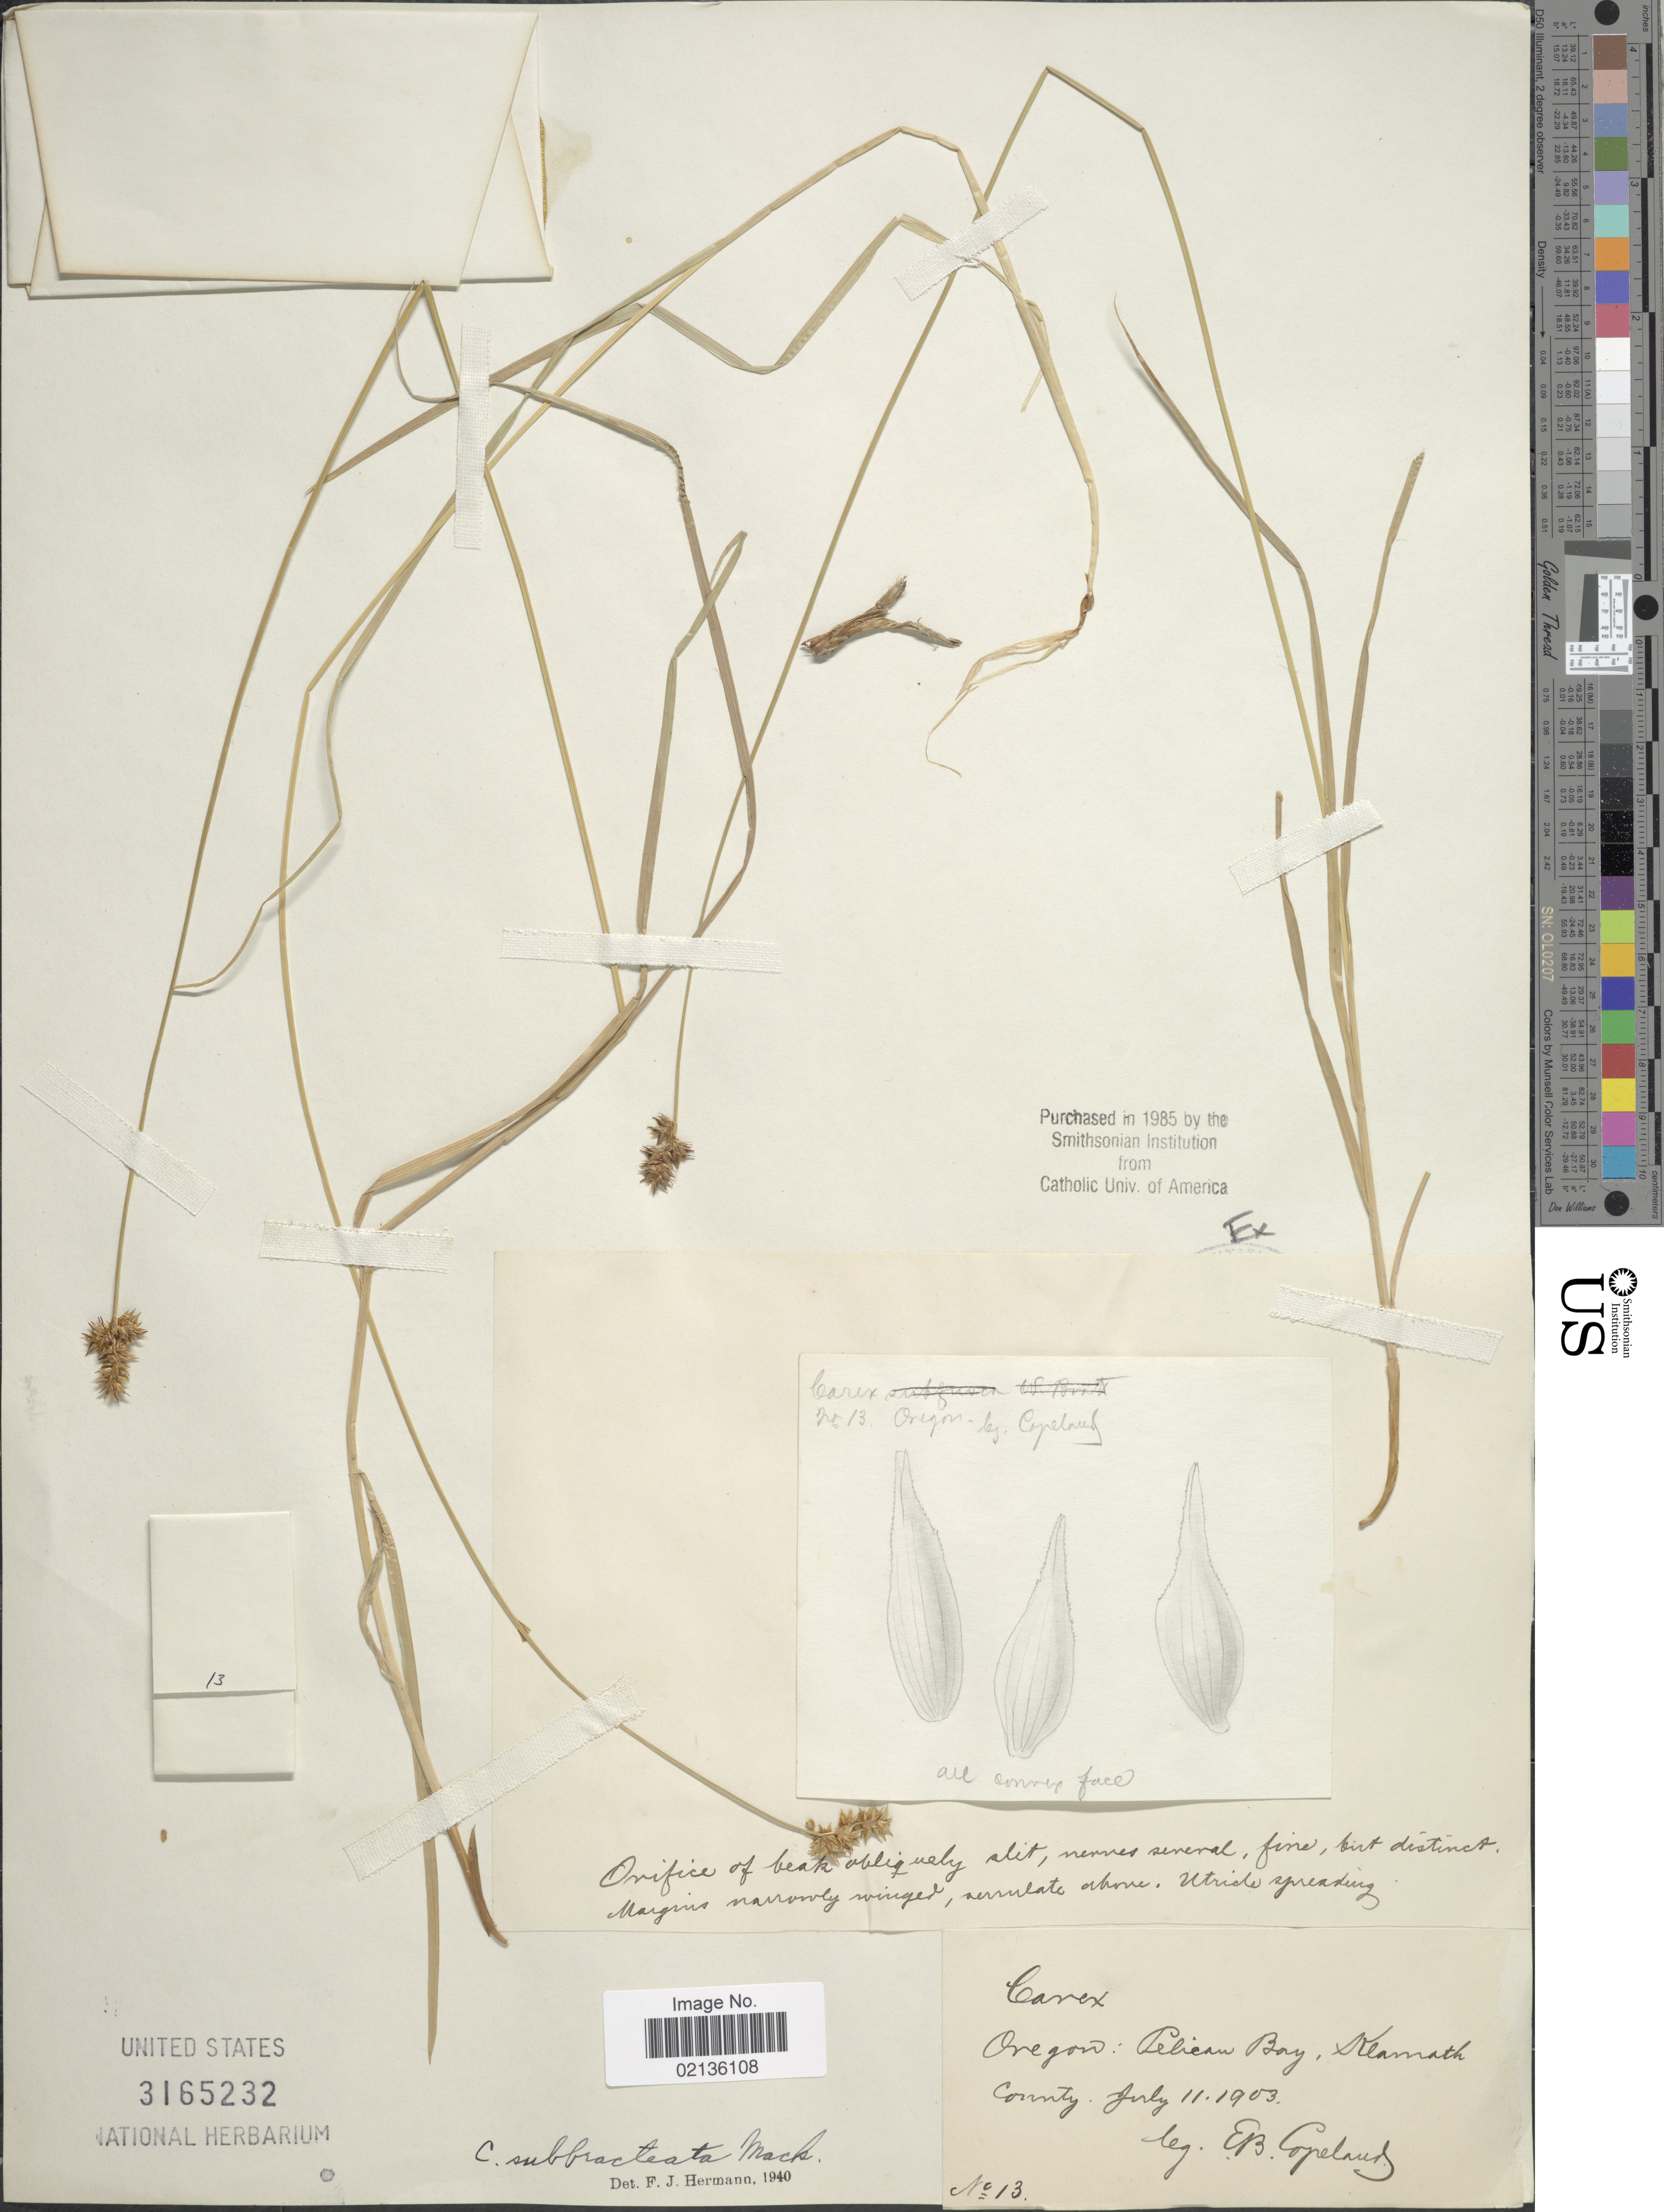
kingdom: Plantae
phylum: Tracheophyta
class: Liliopsida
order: Poales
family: Cyperaceae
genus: Carex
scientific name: Carex subbracteata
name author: Mack.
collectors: E. B. Copeland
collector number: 13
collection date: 1903-07-11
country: United States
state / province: Oregon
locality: Pelican Bay, Klamnath County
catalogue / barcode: US 3165232